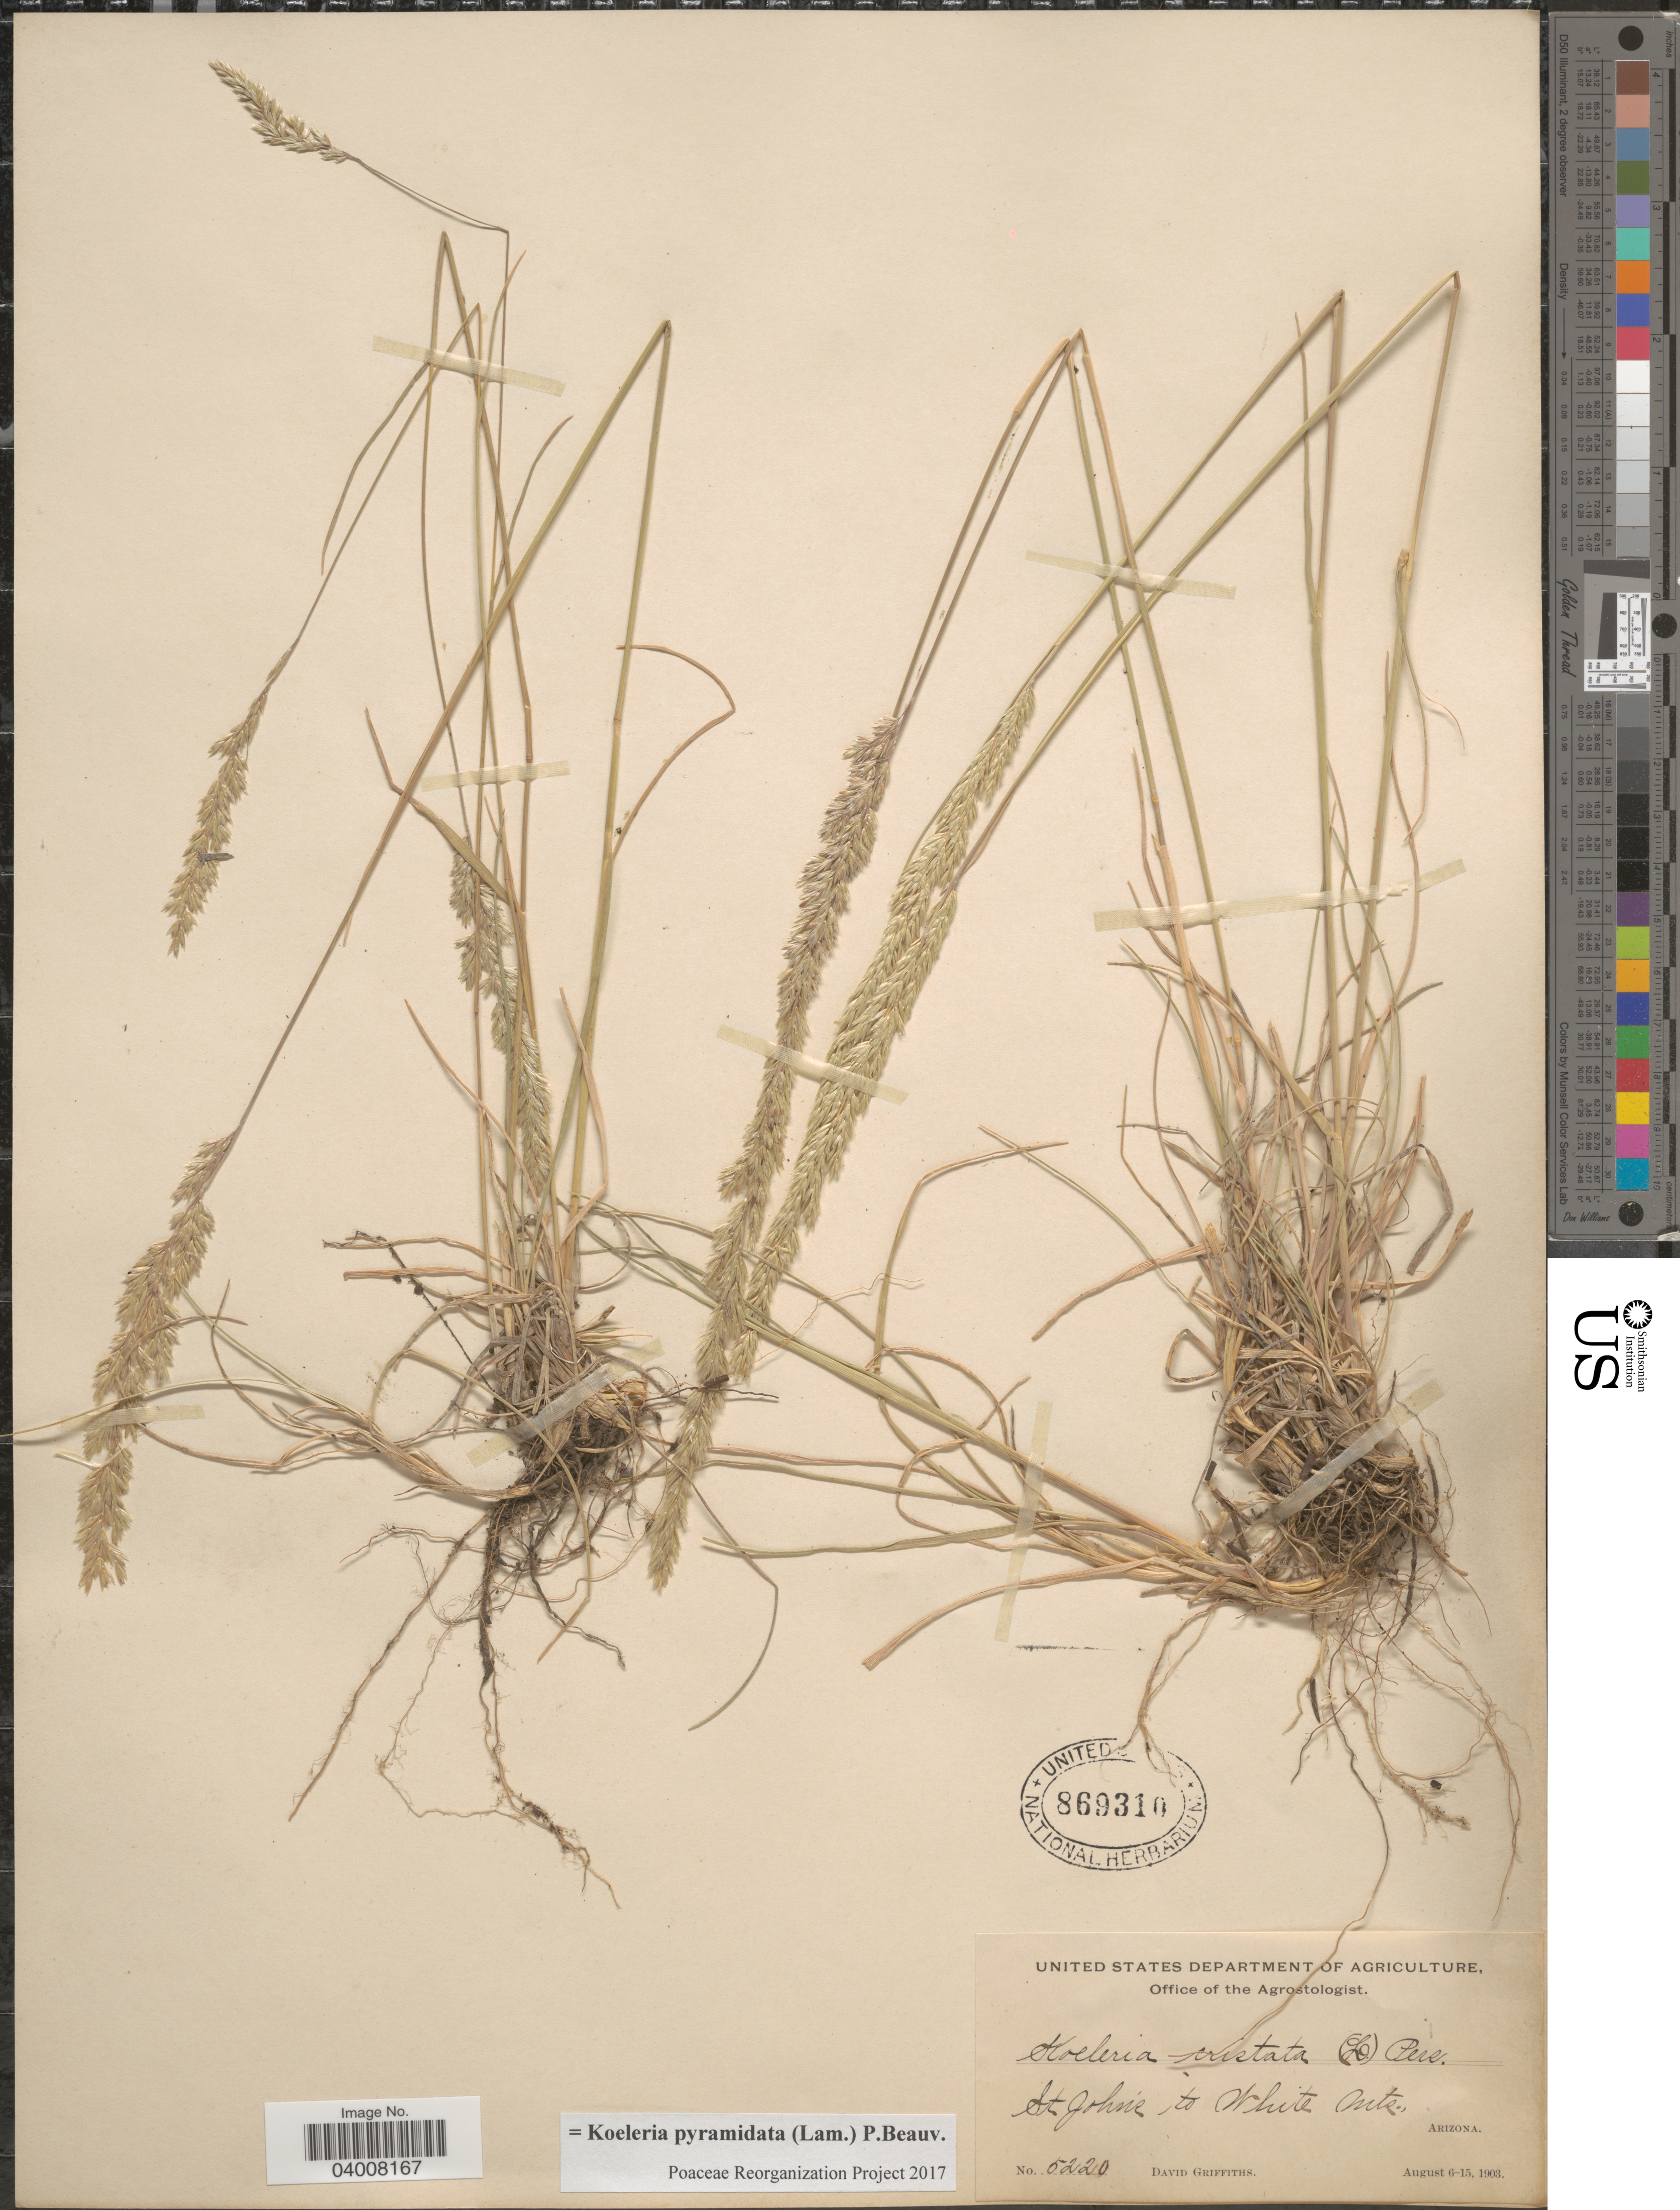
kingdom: Plantae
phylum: Tracheophyta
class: Liliopsida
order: Poales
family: Poaceae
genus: Koeleria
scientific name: Koeleria pyramidata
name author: (Lam.) P. Beauv.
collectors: D. Griffiths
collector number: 5220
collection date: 1903-08-06/1903-08-15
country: United States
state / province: Arizona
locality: St John's to White Mts.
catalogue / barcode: US 869310